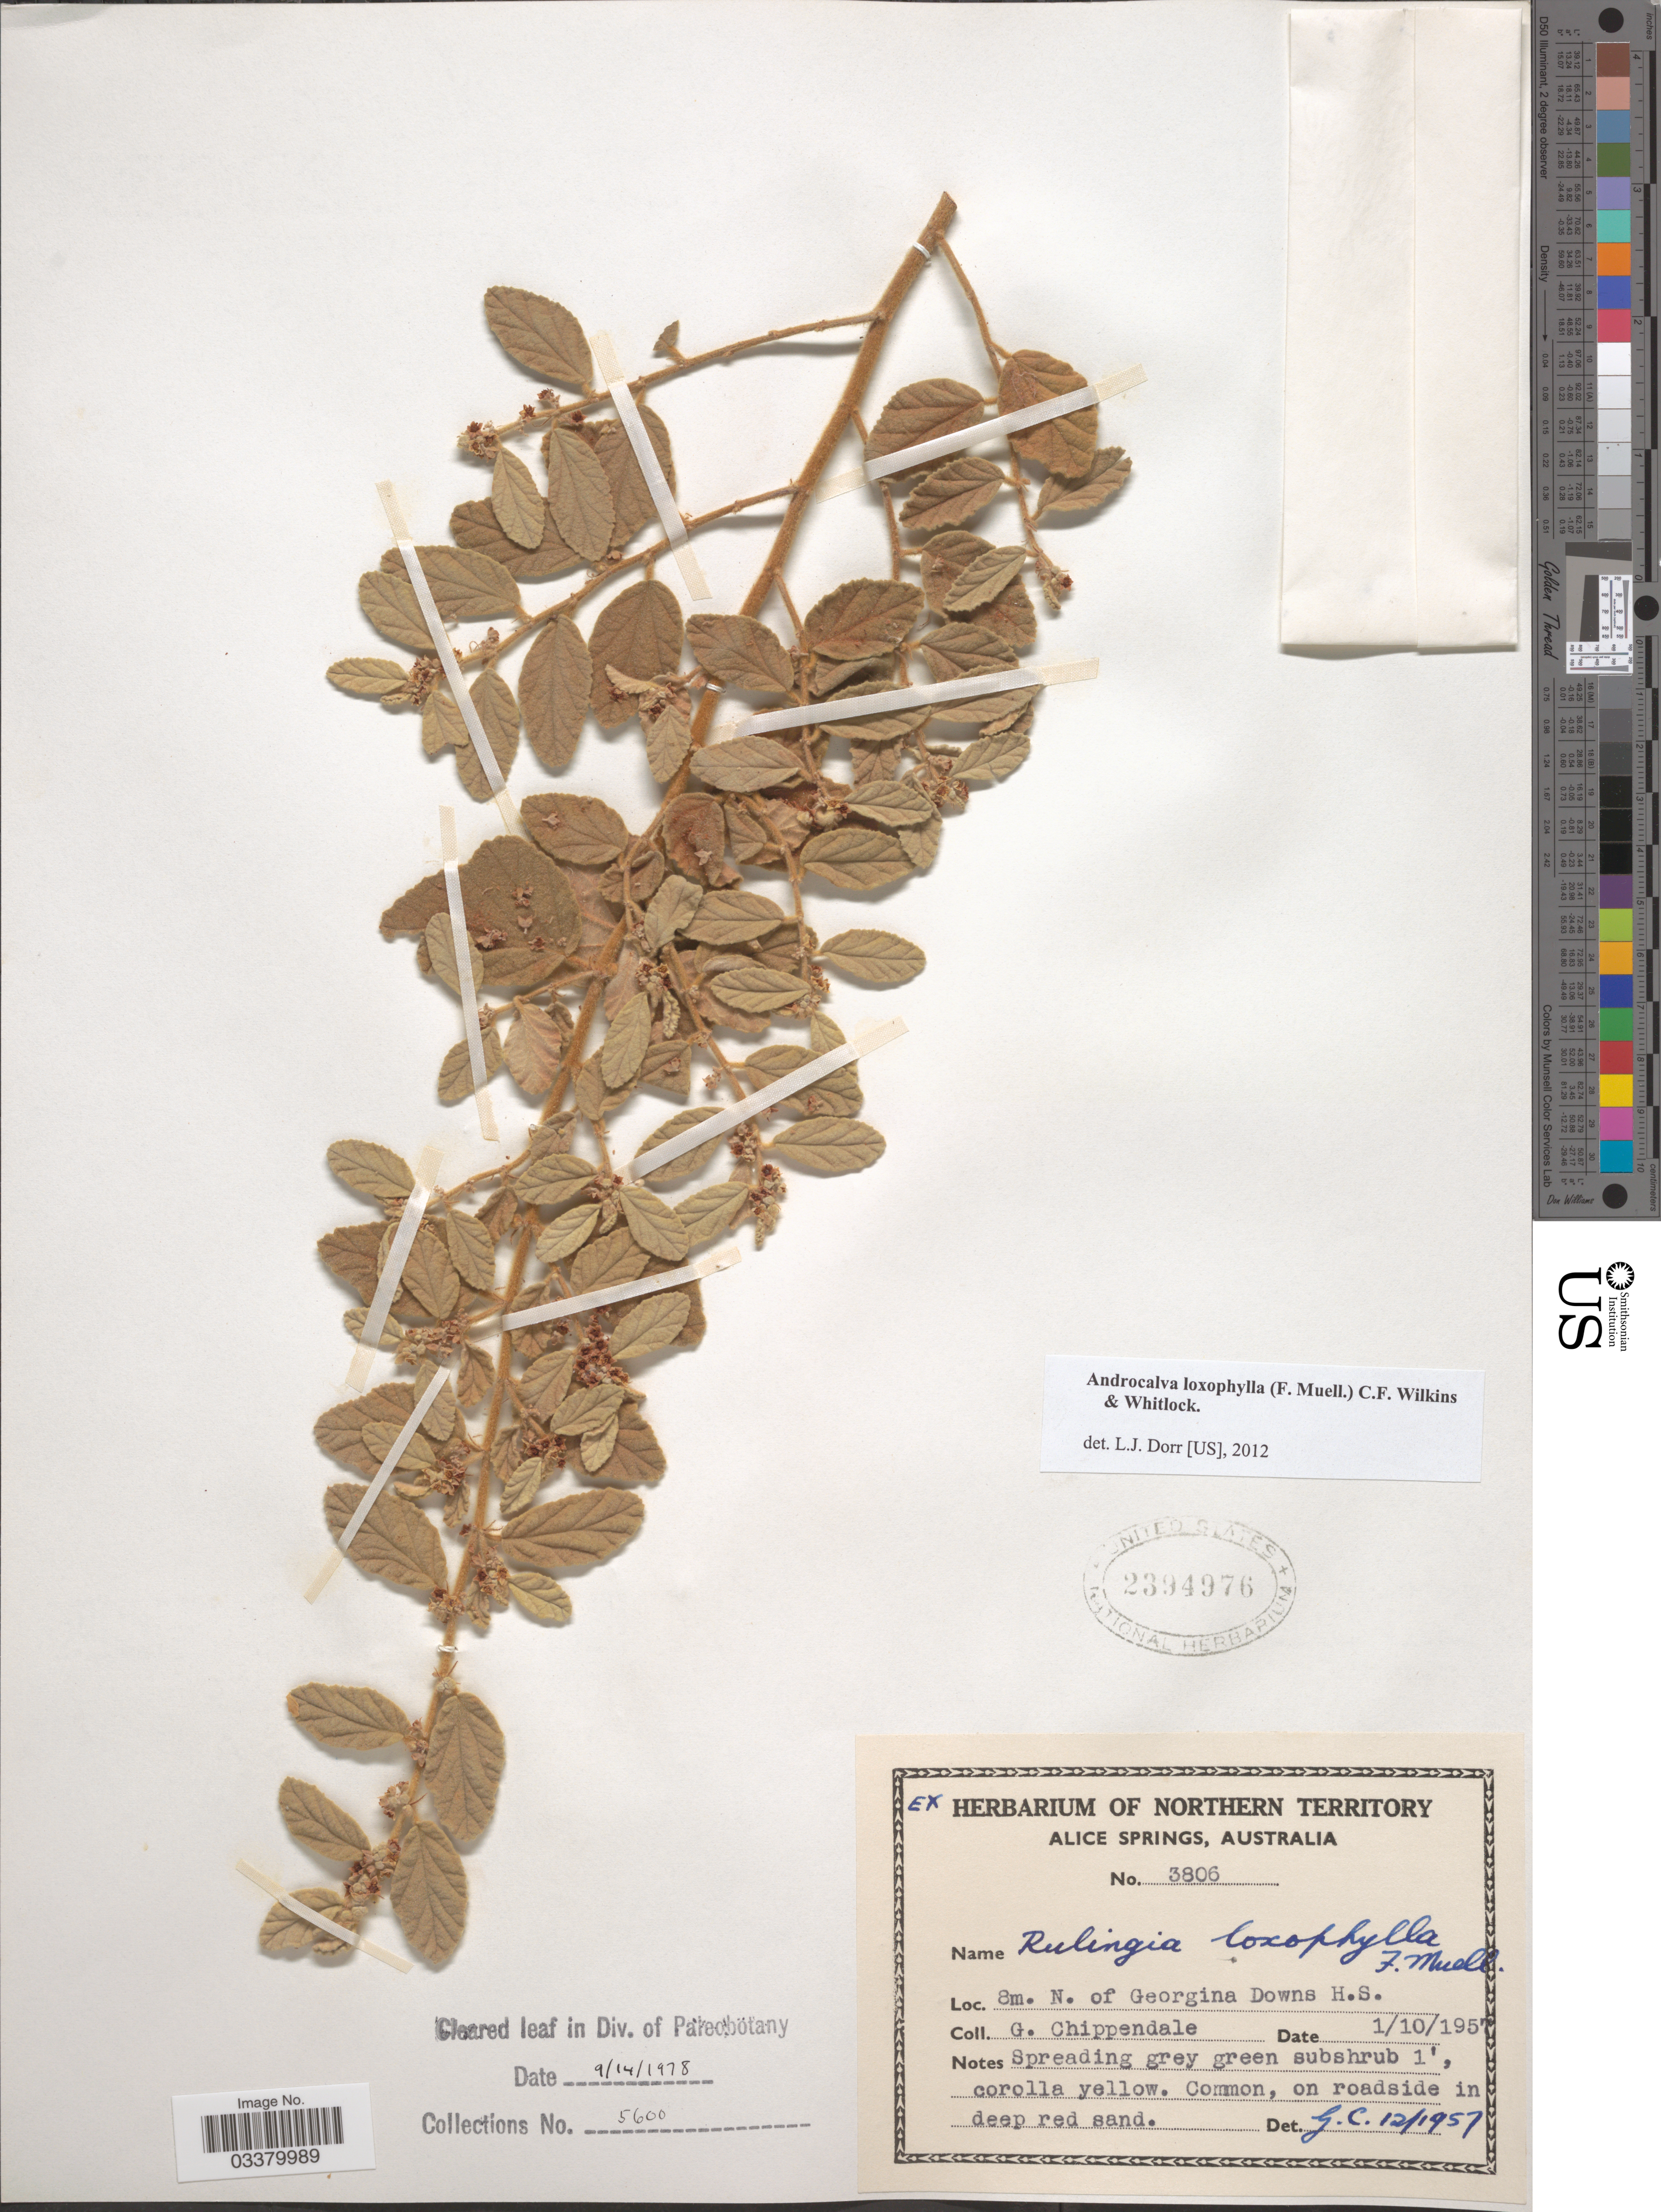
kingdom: Plantae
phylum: Tracheophyta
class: Magnoliopsida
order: Malvales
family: Malvaceae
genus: Androcalva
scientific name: Androcalva loxophylla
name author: (F. Muell.) C.F. Wilkins & Whitlock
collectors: G. Chippendale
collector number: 3806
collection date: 1951-10-01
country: Australia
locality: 8m. N. of Georgina Downs H.S.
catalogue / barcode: US 2394976